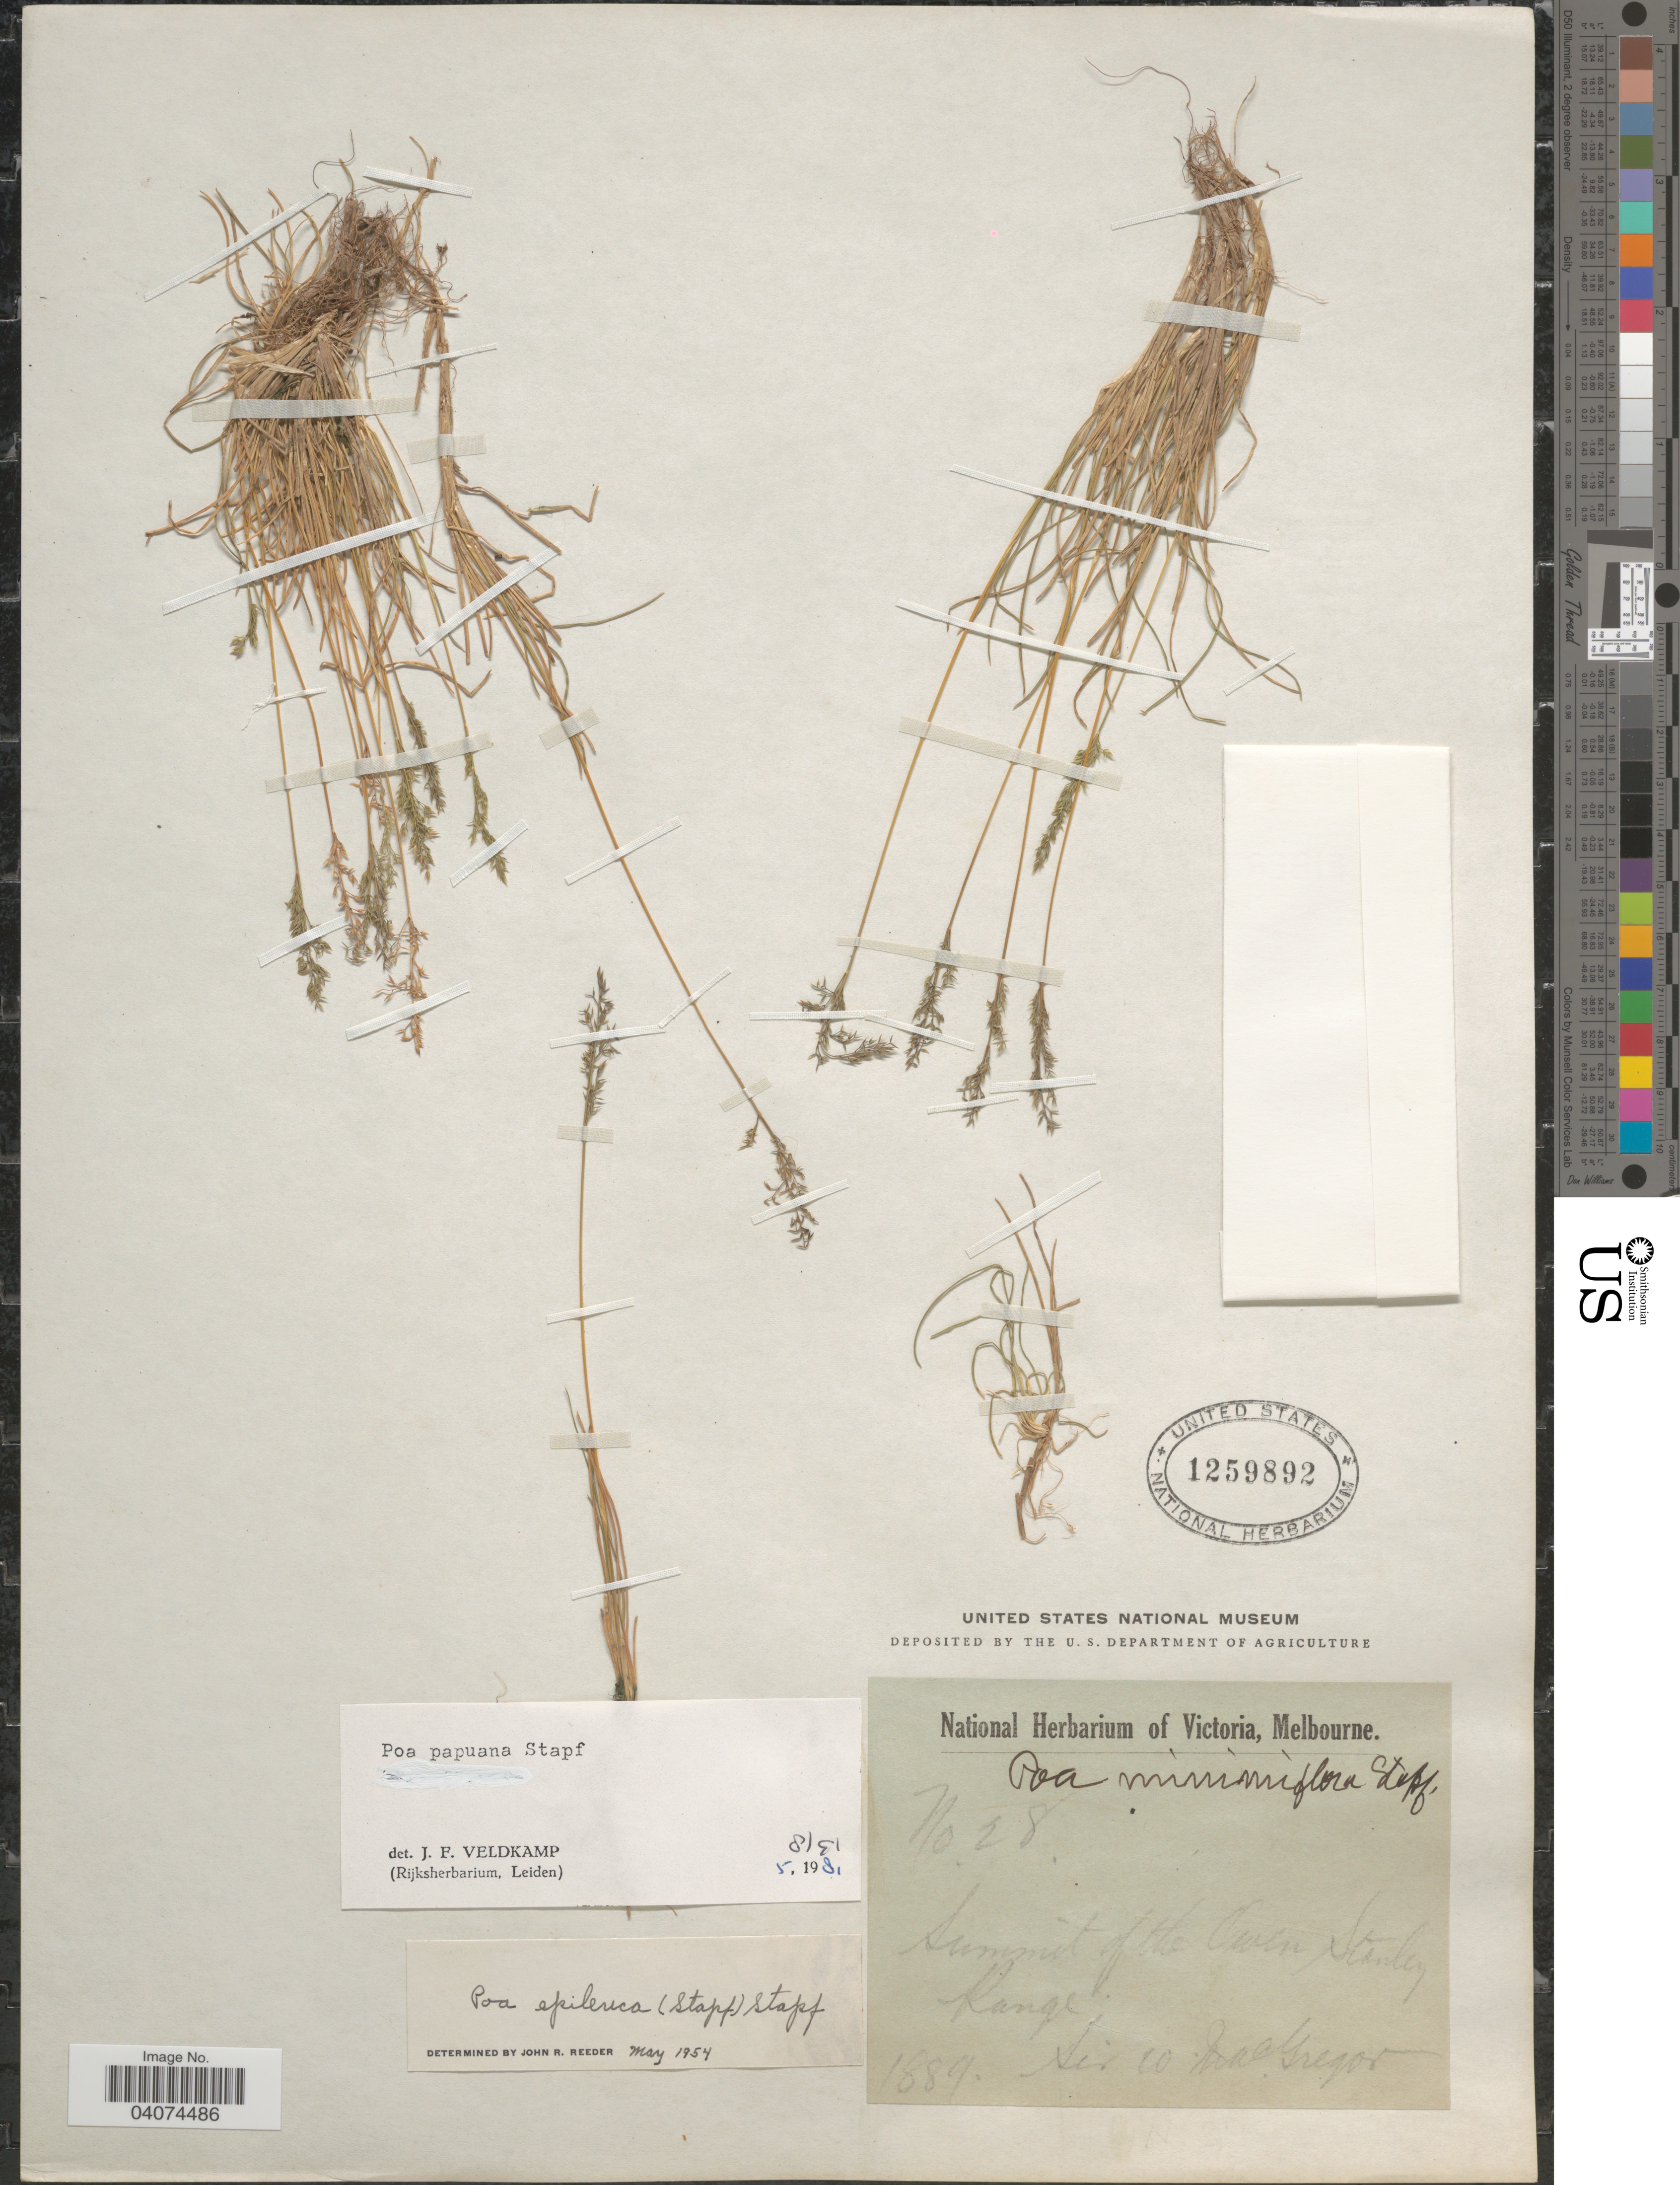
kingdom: Plantae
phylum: Tracheophyta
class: Liliopsida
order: Poales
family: Poaceae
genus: Poa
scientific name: Poa papuana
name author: Stapf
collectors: W. Macgregor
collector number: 28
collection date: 1889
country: Papua New Guinea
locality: Summit of the Owen Stanley Range.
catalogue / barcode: US 1259892